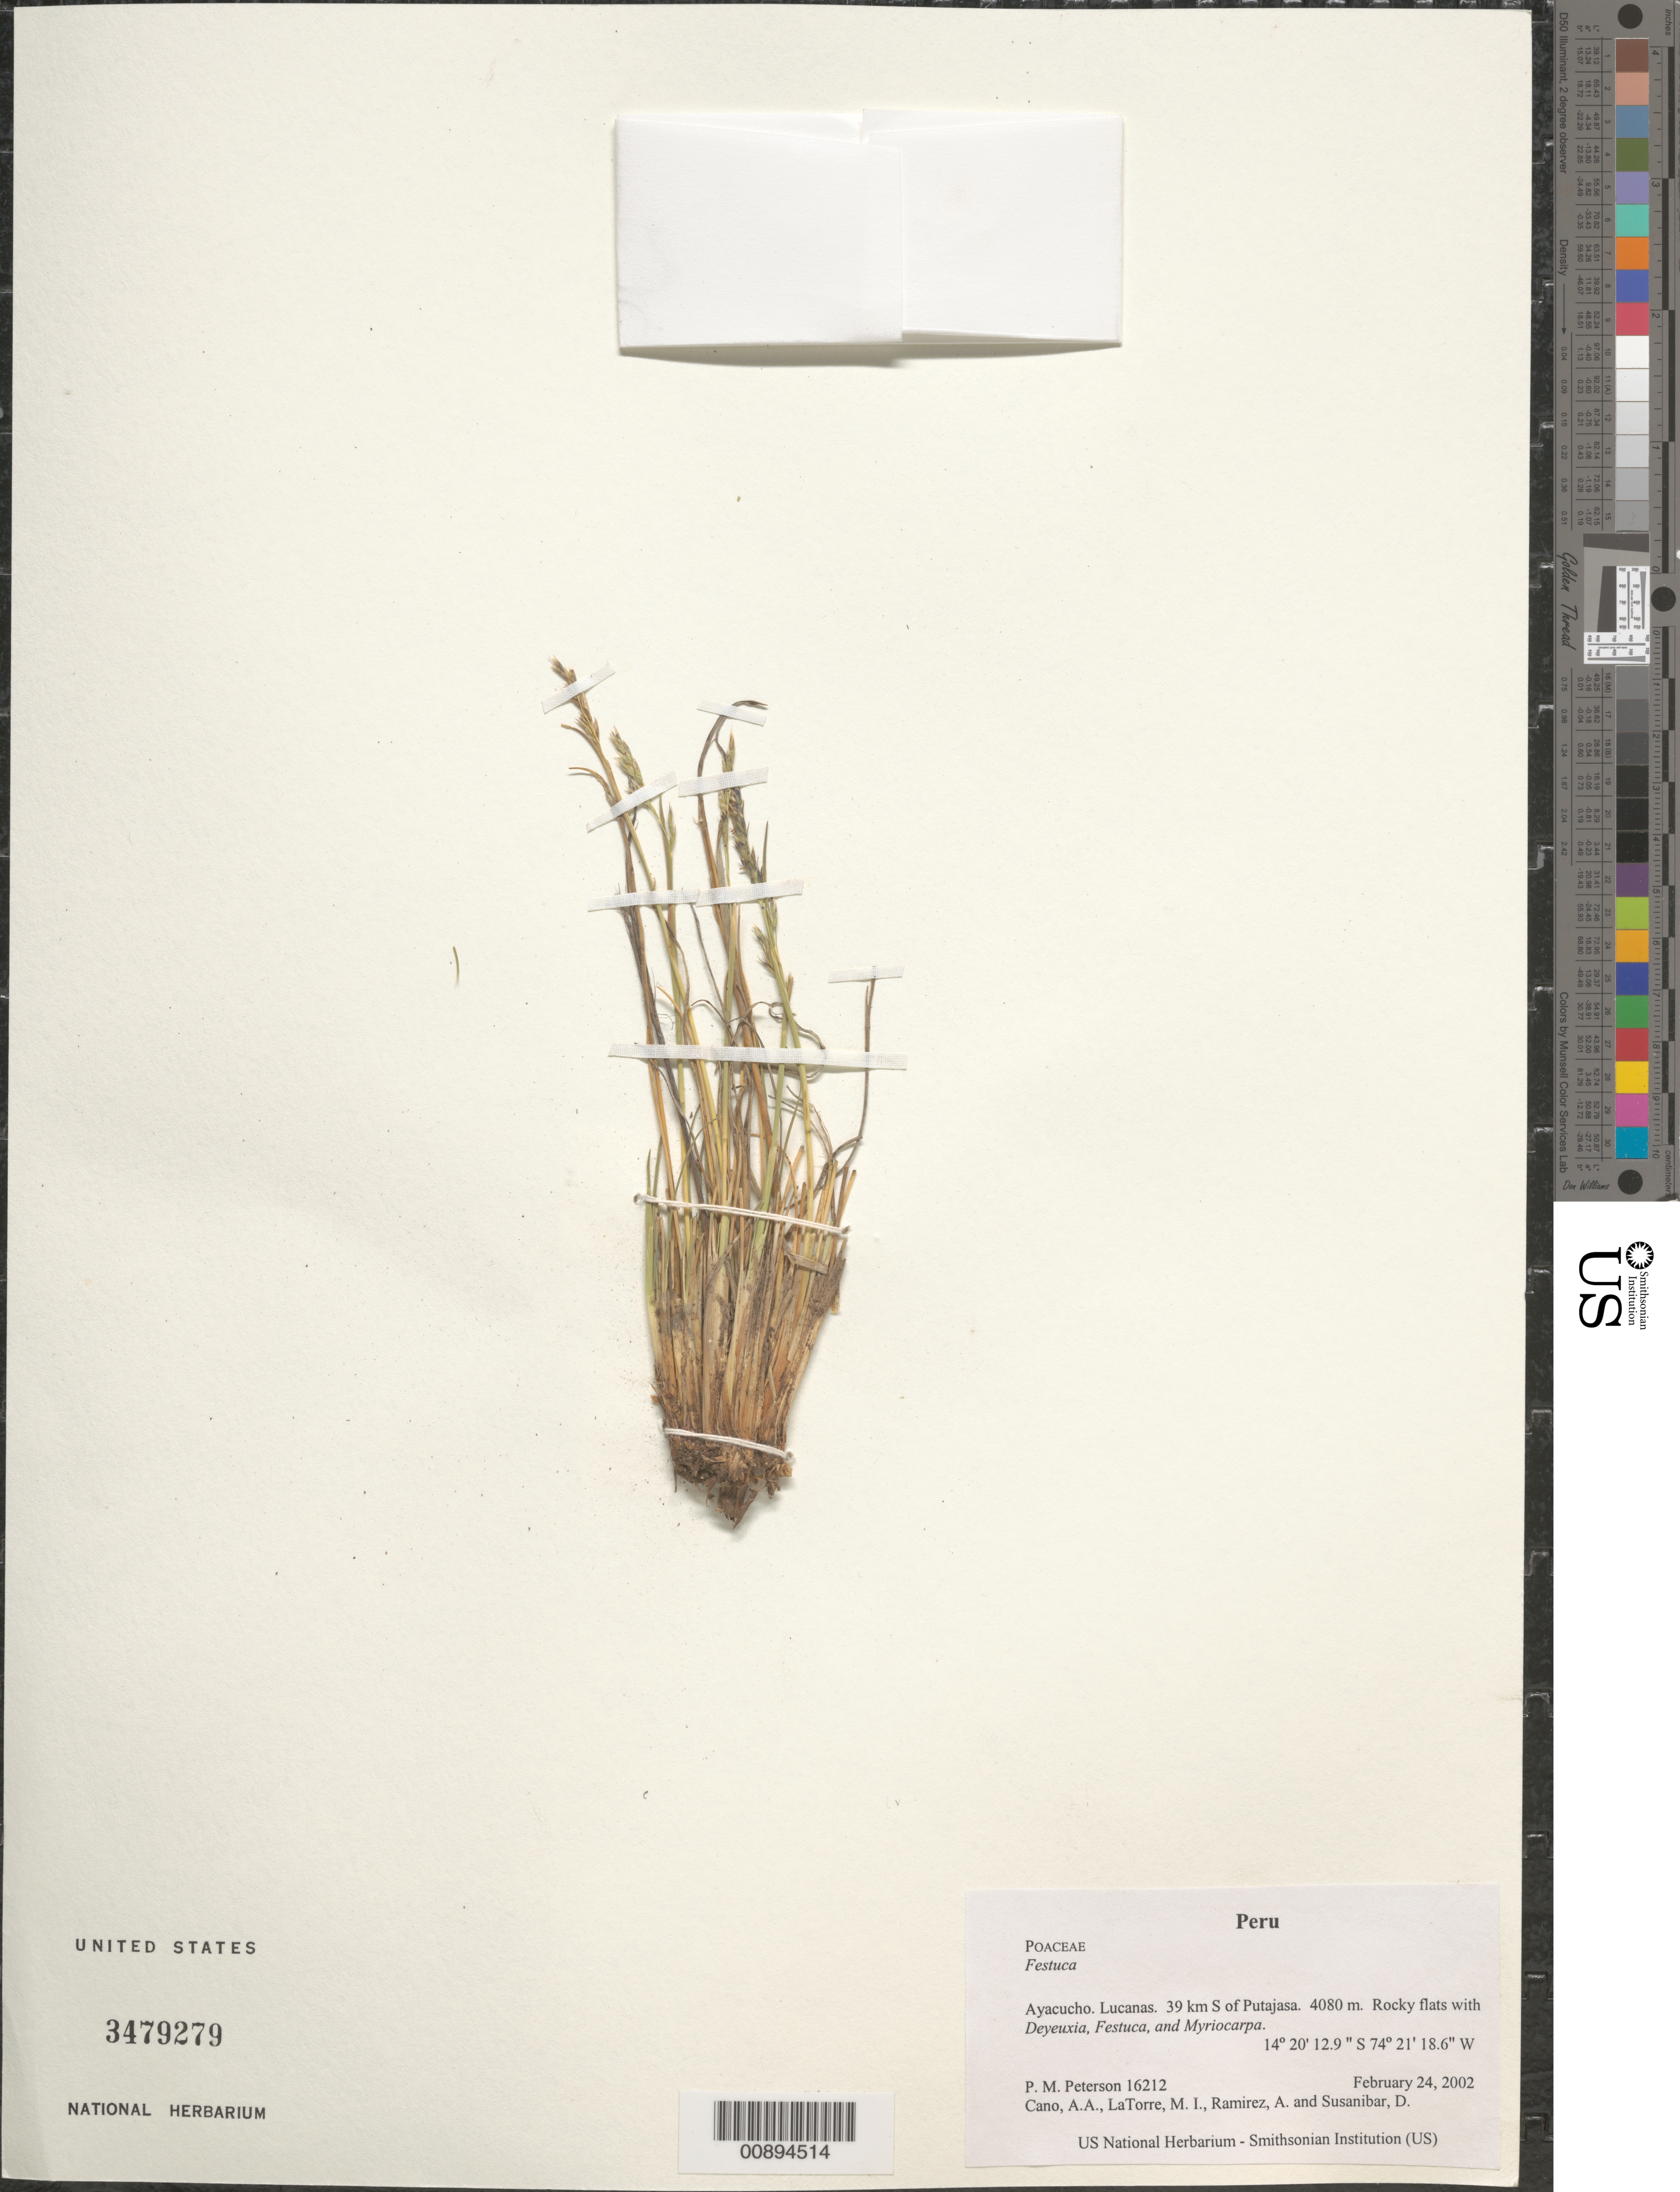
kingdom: Plantae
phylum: Tracheophyta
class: Liliopsida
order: Poales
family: Poaceae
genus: Festuca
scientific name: Festuca sp.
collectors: P. M. Peterson, A. Cano, M. I. La Torre, A. Ramírez & D. Susanibar Cruz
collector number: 16212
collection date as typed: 24 Feb 2002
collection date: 2002-02-24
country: Peru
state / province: Ayacucho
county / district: Lucanas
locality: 39 km S of Putajasa.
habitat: Rocky flats with ~Deyeuxia, Festuca, and Myriocarpa~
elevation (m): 4080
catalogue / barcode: US 3479279